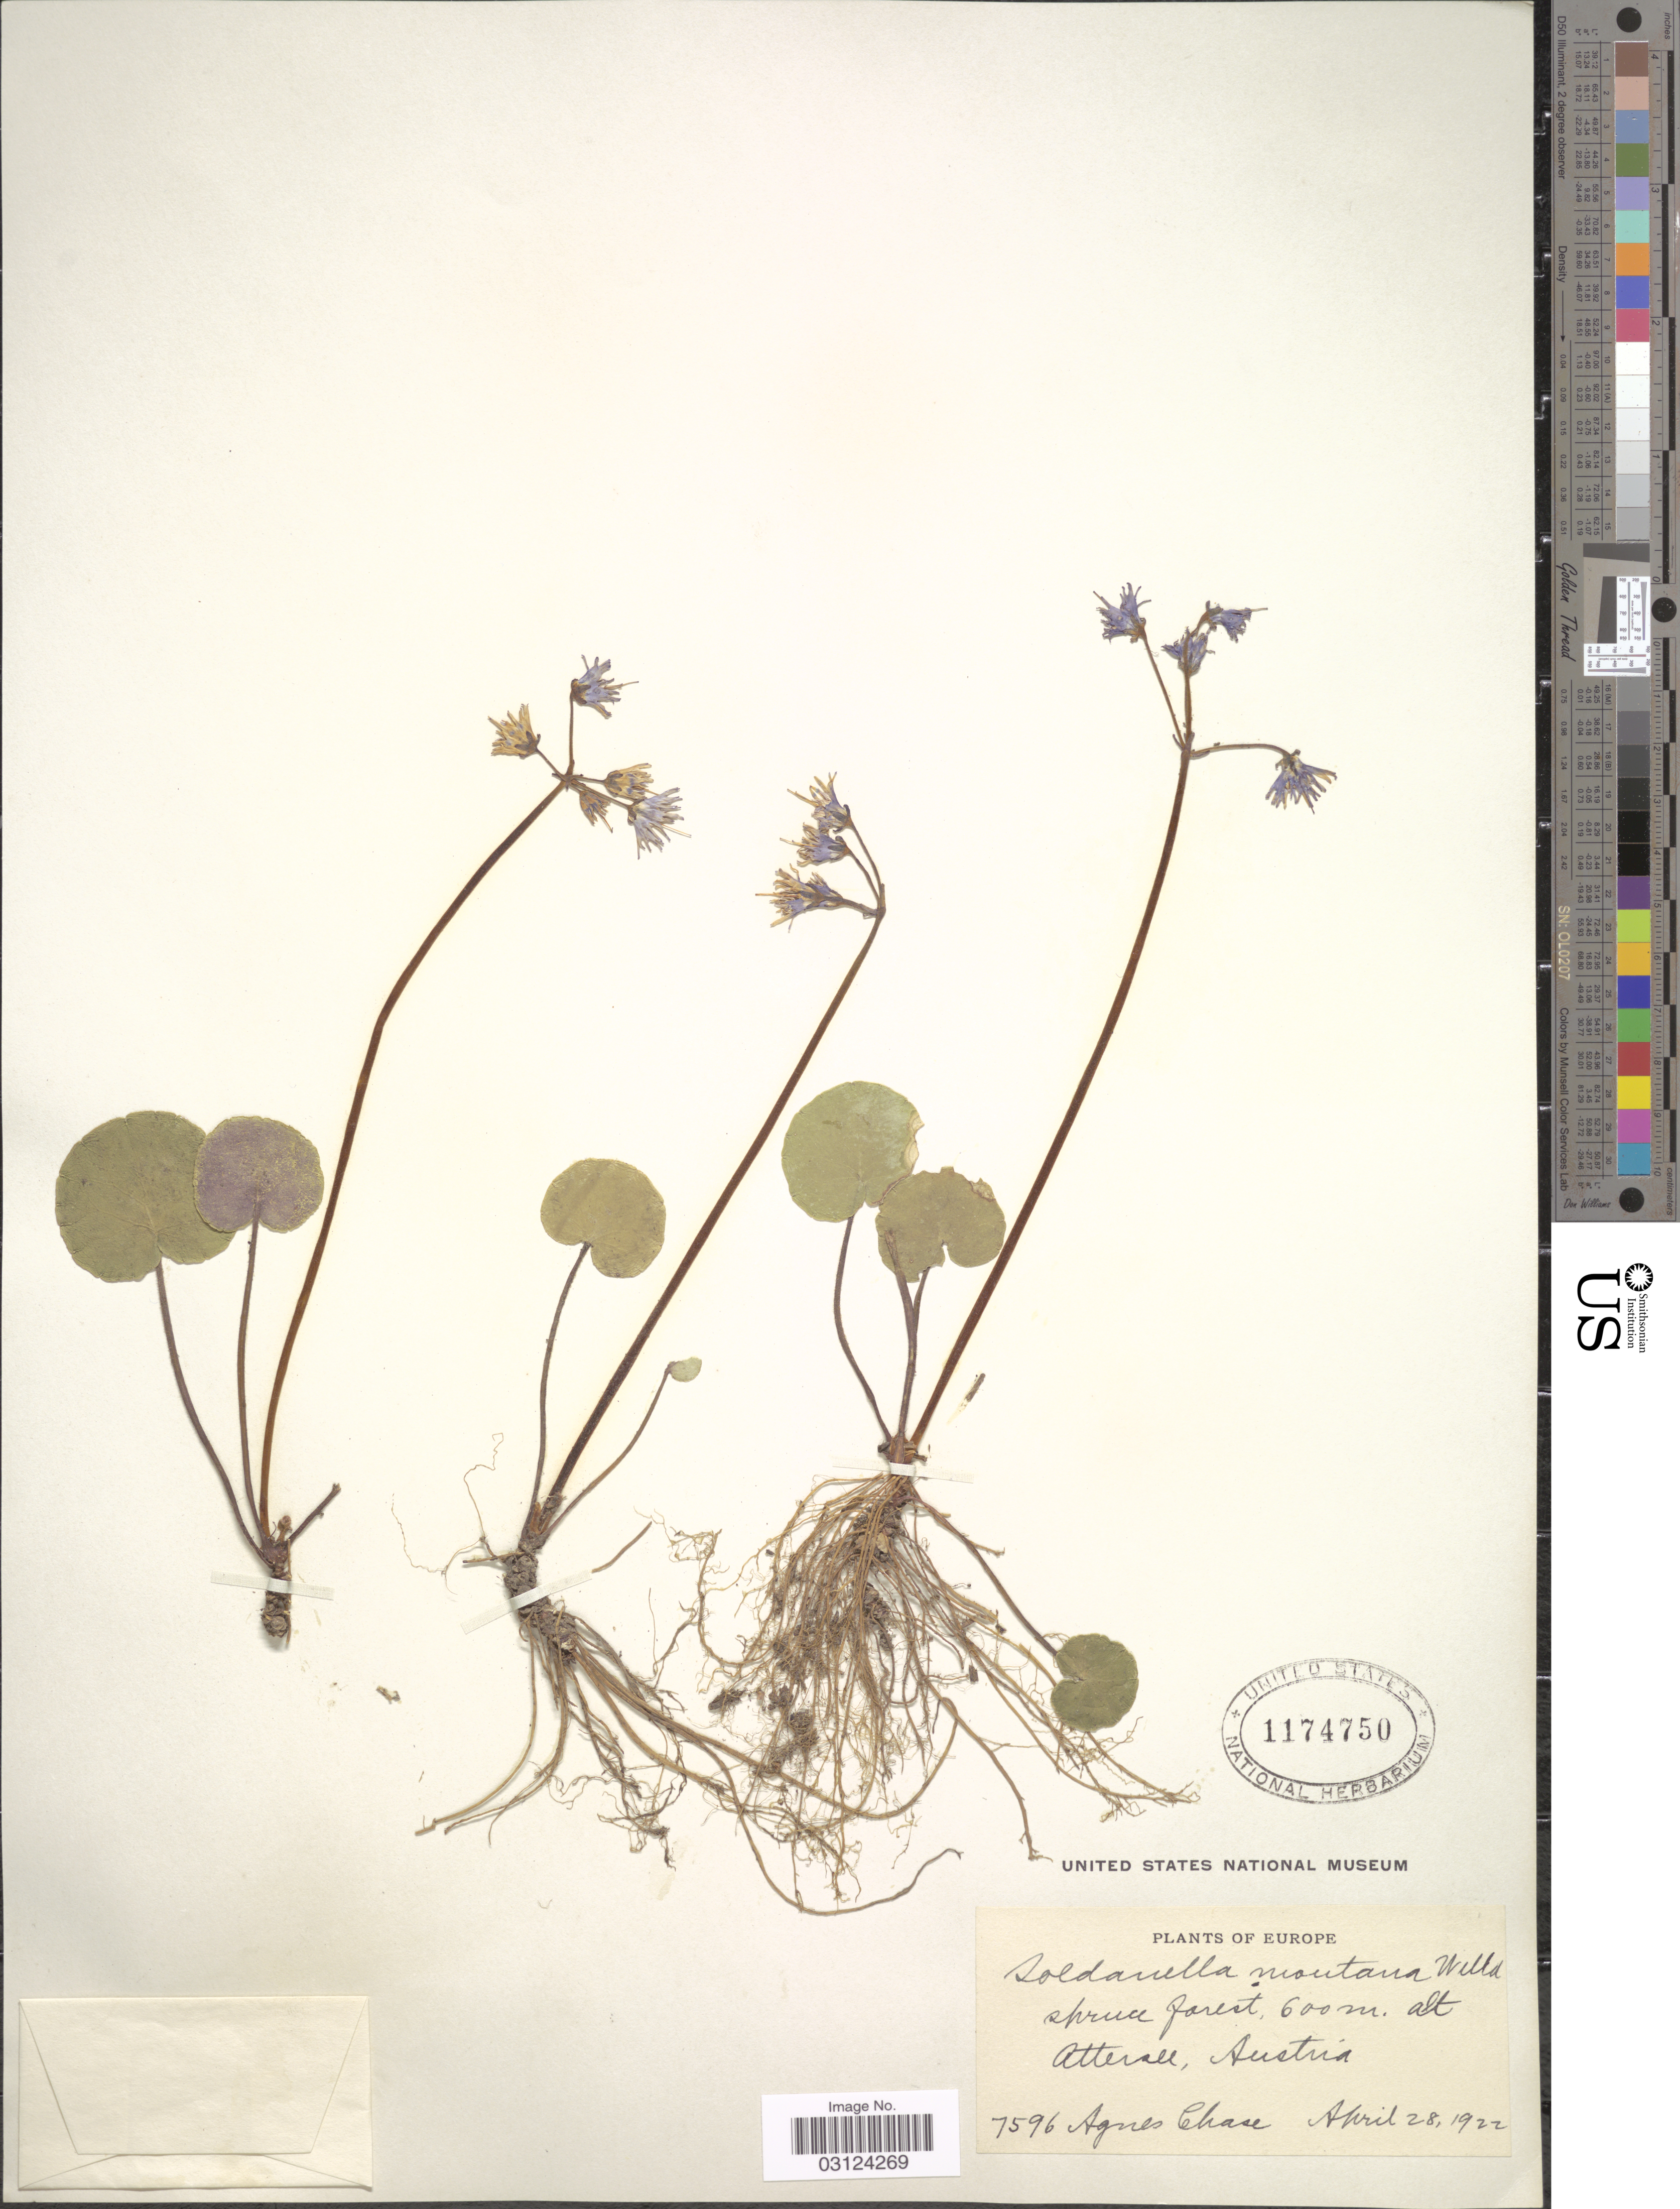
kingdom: Plantae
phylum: Tracheophyta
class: Magnoliopsida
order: Ericales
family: Primulaceae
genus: Soldanella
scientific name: Soldanella montana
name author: Willd.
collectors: A. Chase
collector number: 7596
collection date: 1922-04-28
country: Austria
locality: Attersee.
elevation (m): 600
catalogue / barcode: US 1174750